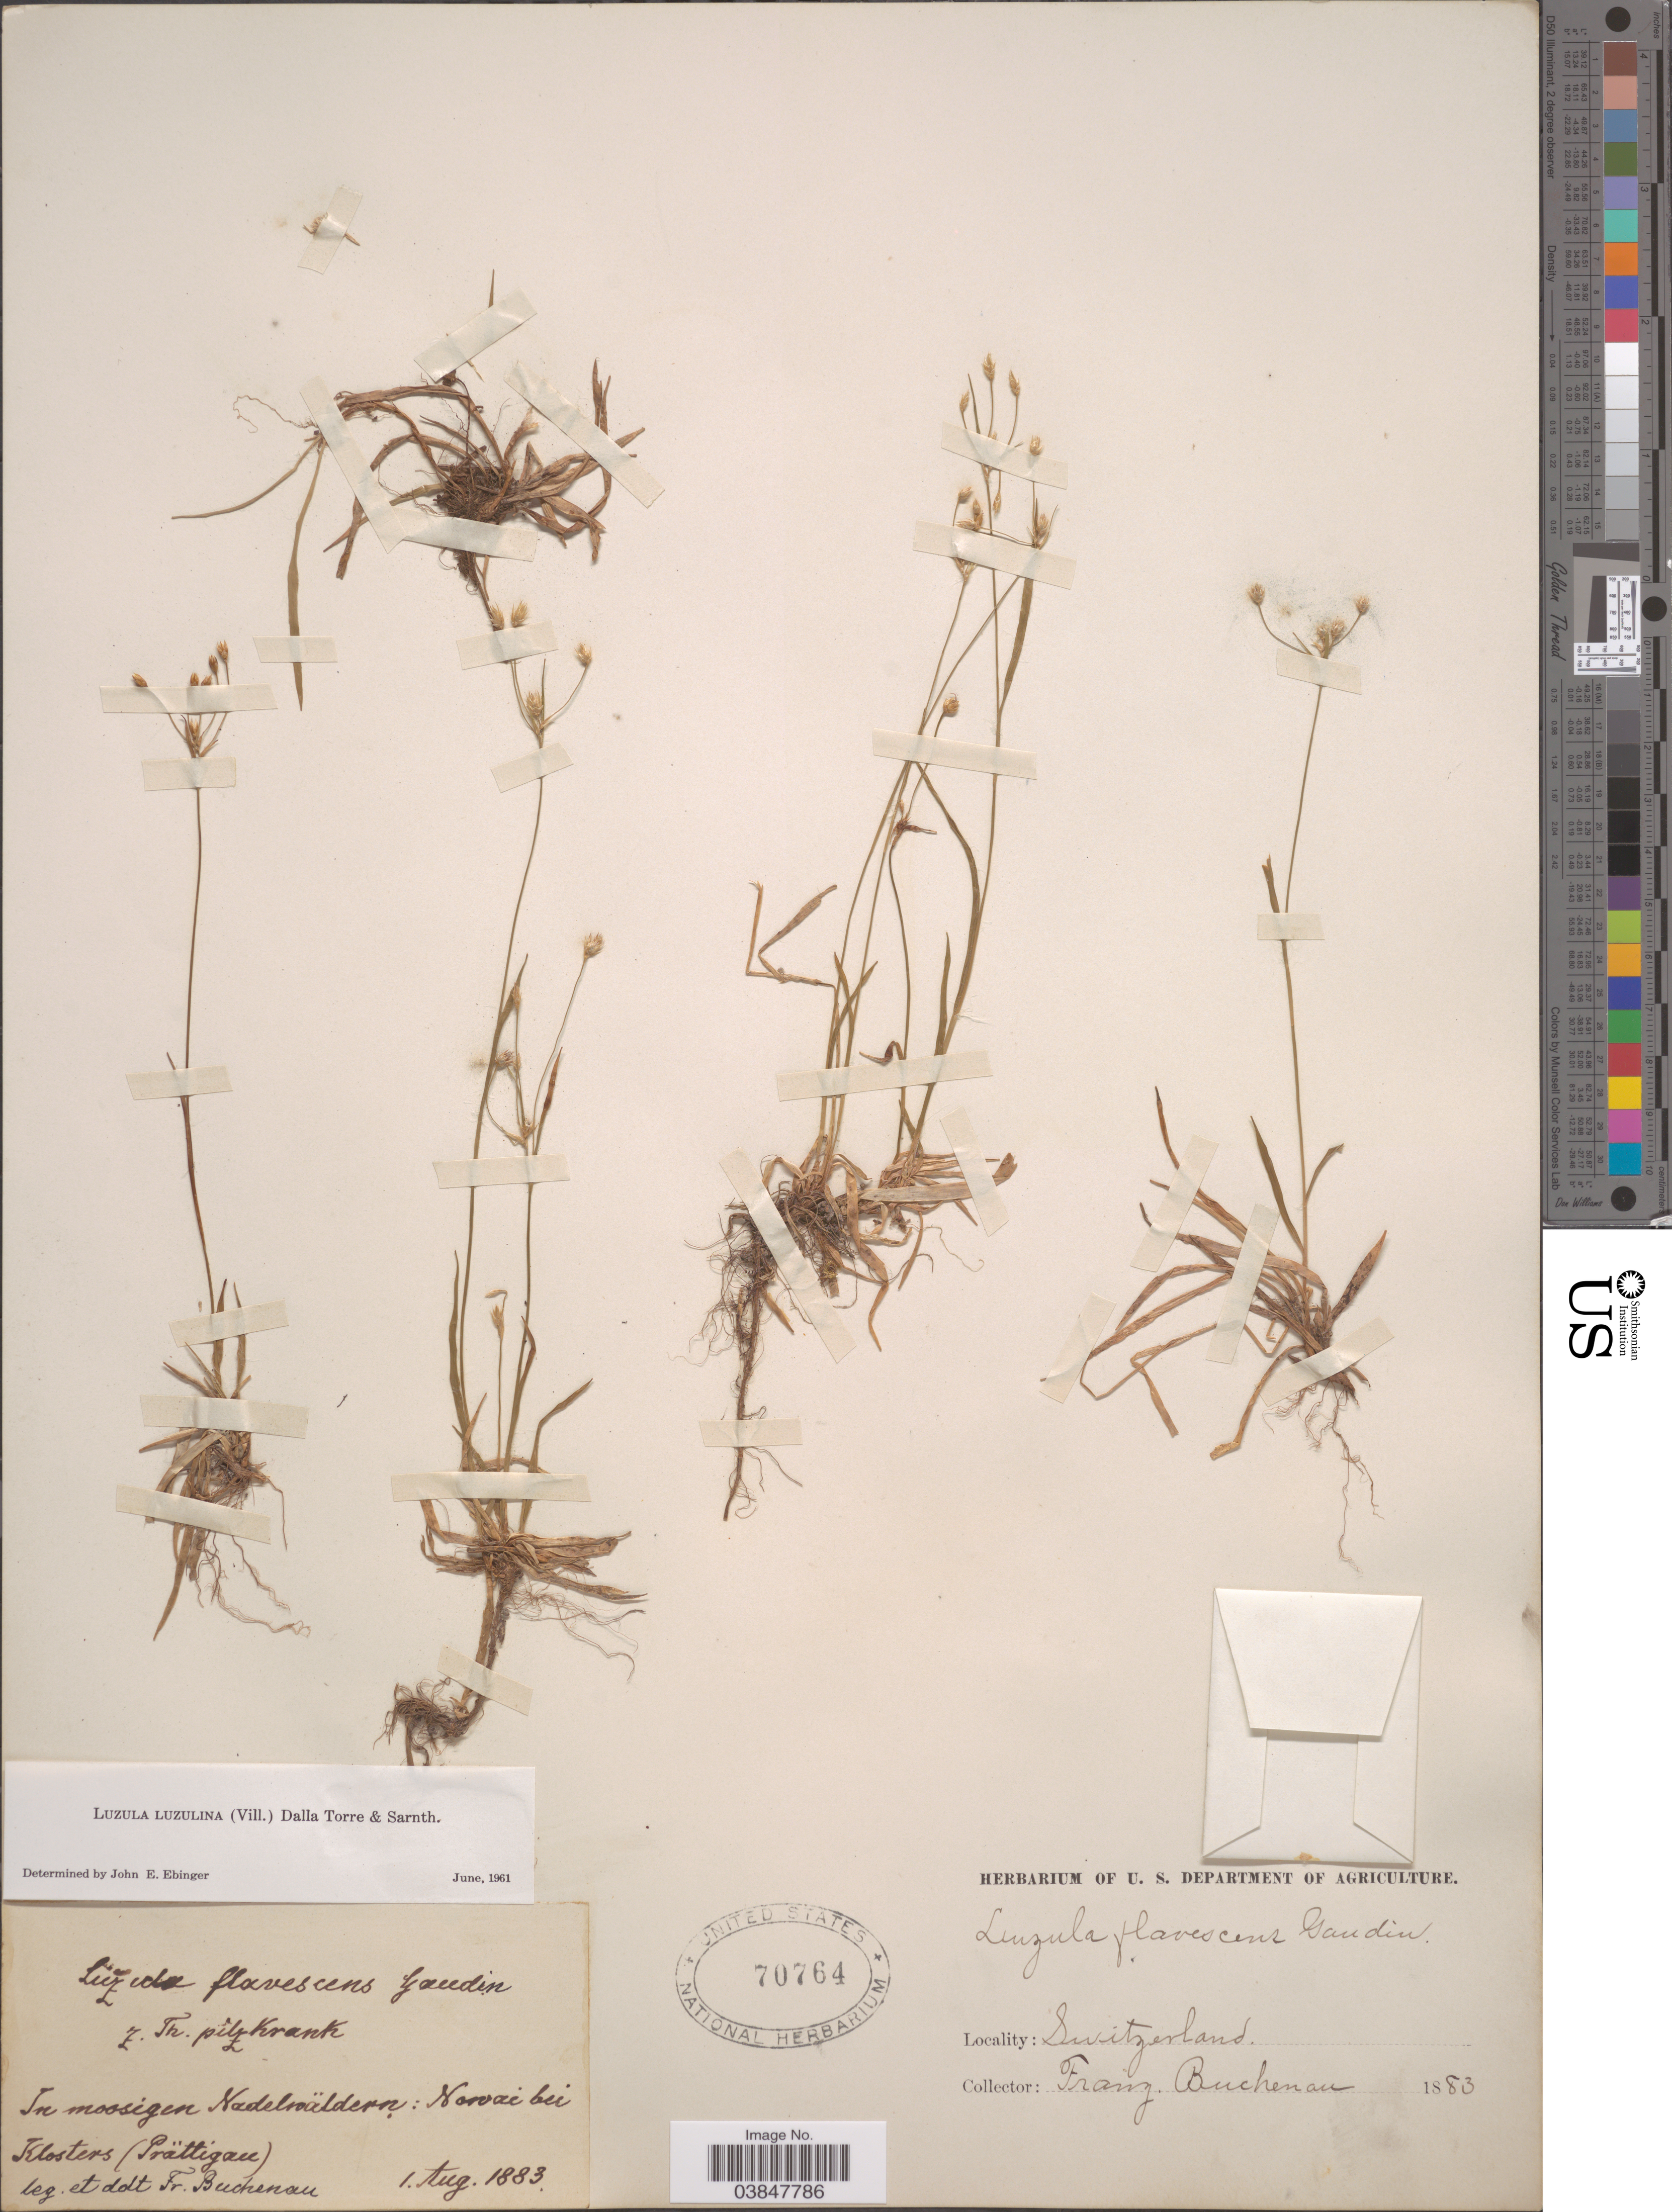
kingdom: Plantae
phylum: Tracheophyta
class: Liliopsida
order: Poales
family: Juncaceae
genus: Luzula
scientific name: Luzula luzulina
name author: (Vill.) Racib.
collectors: F. Buchenau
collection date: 1883-08-01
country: Switzerland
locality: In mossigen Nadelwäldern: Norvai bei Klosters (Prättigan).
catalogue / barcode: US 70764